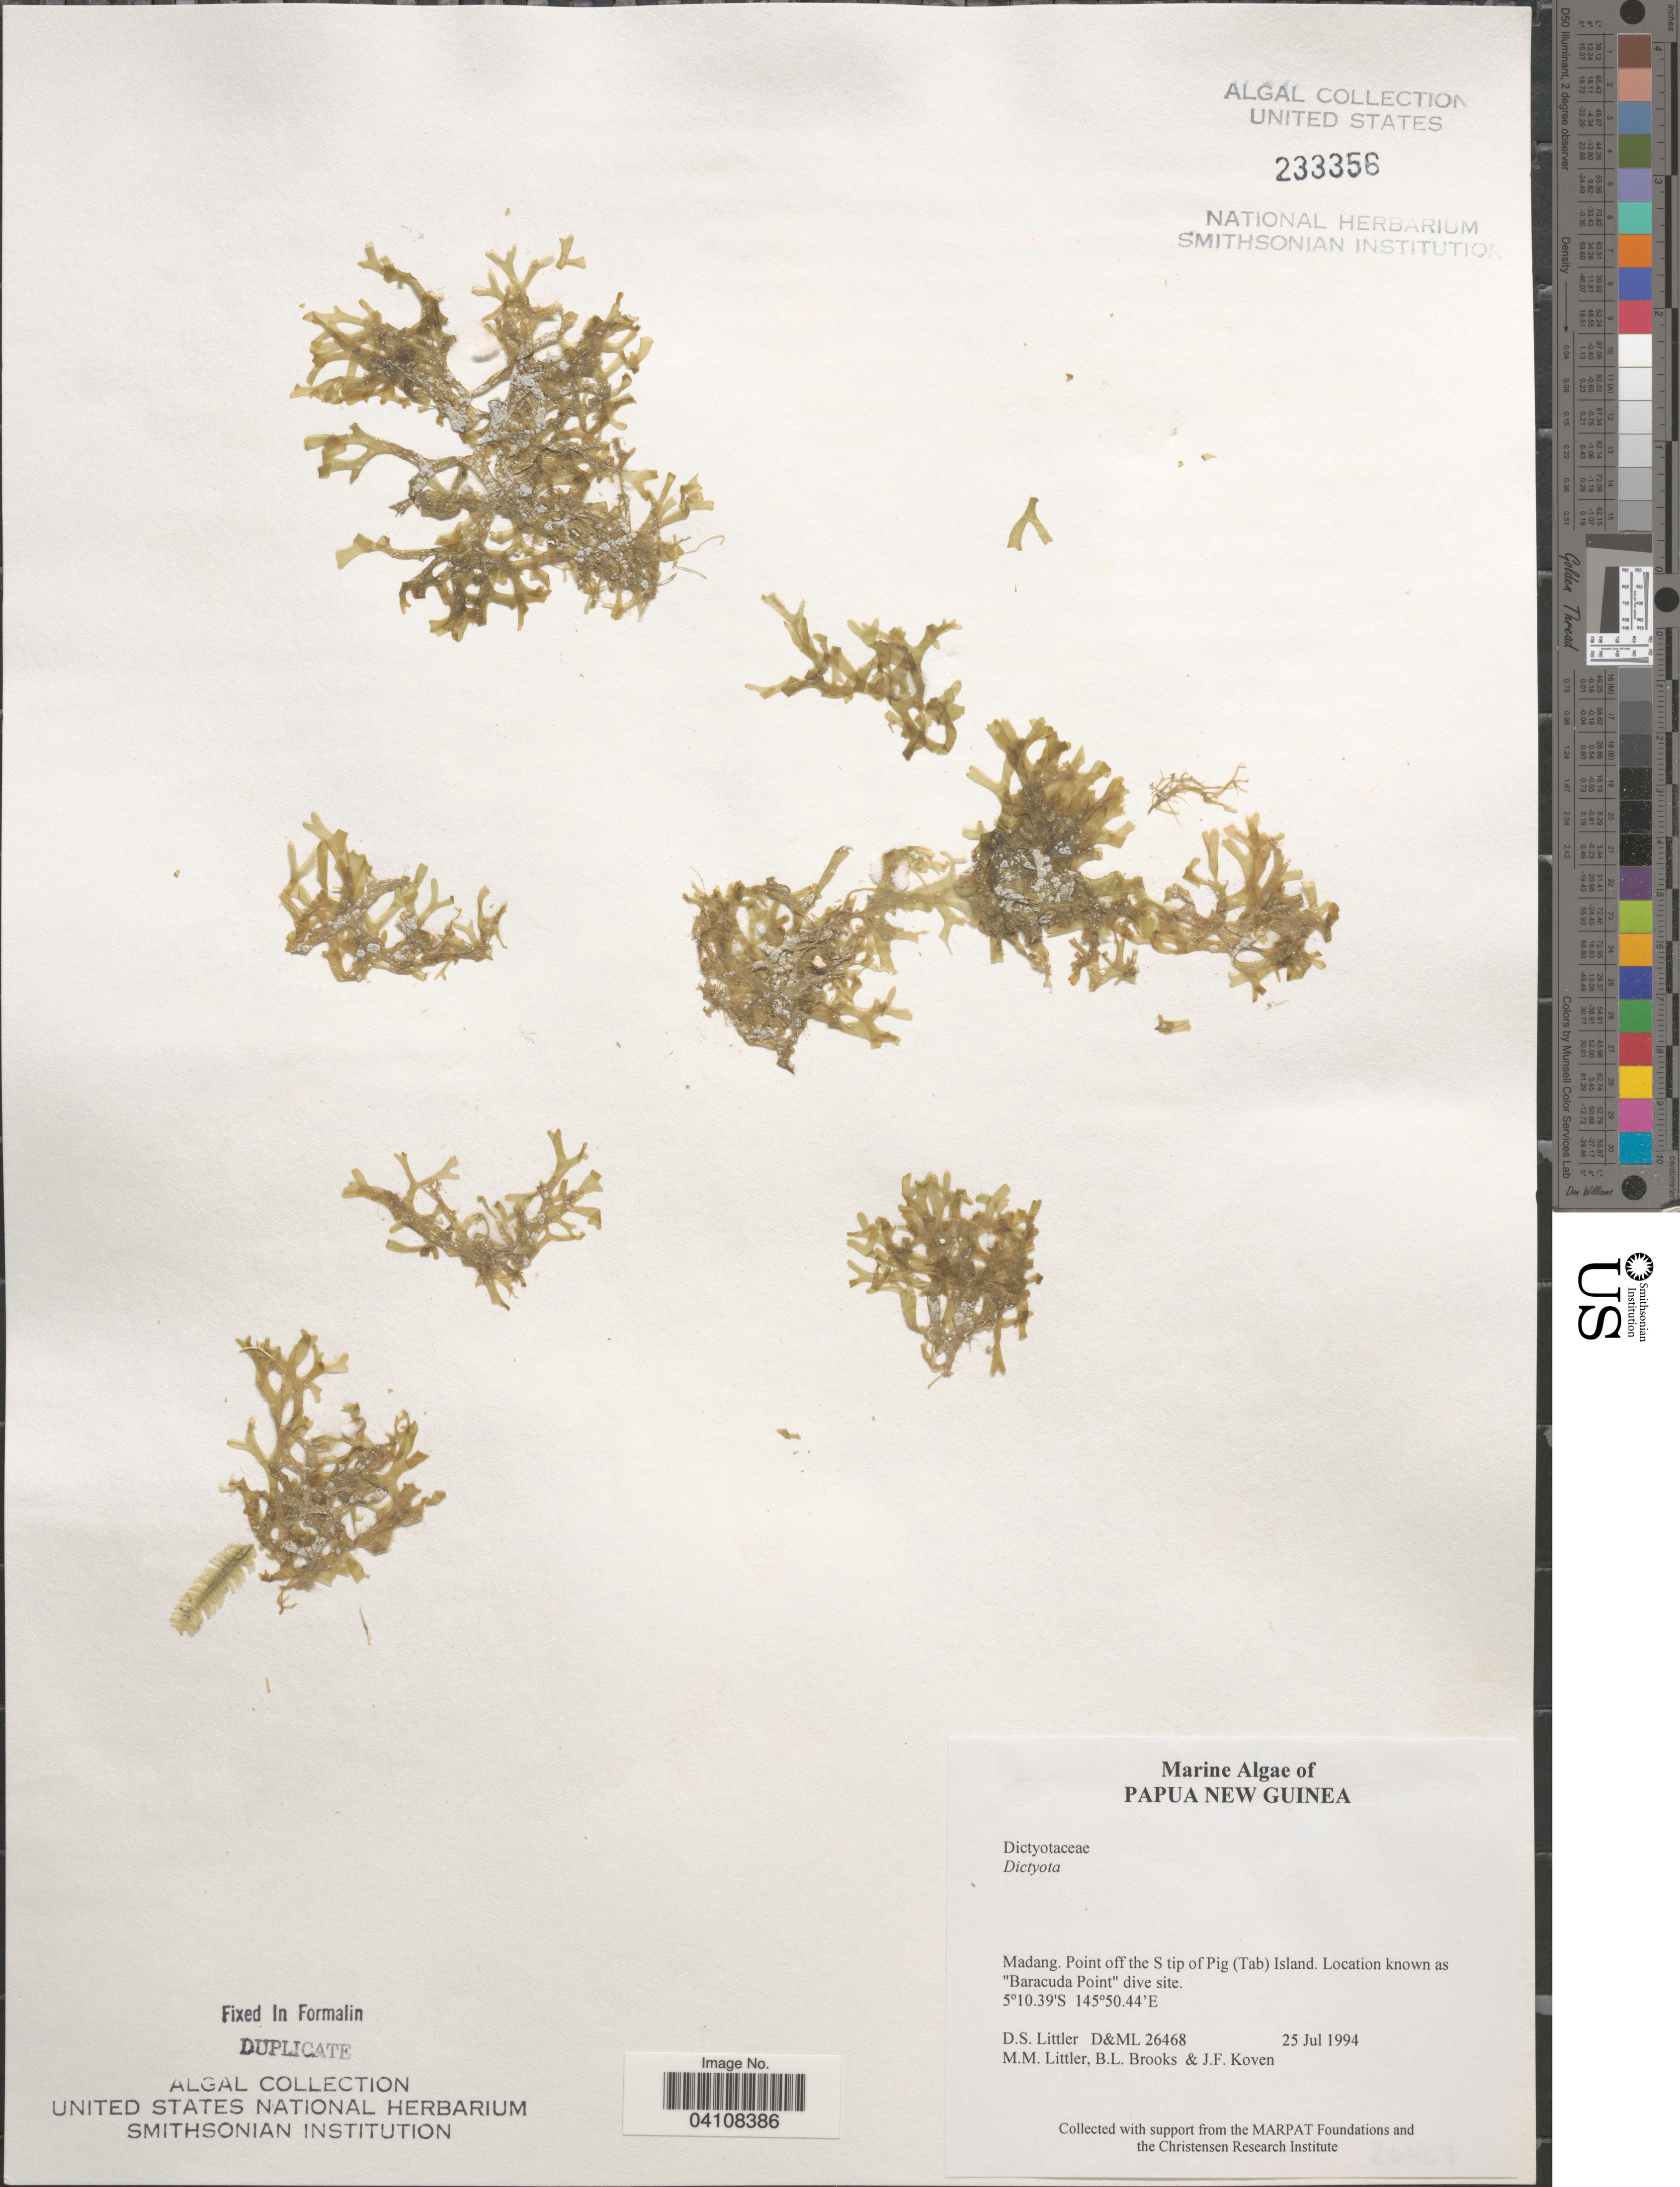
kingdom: Chromista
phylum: Ochrophyta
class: Phaeophyceae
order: Dictyotales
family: Dictyotaceae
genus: Dictyota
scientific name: Dictyota sp.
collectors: D. S. Littler, B. Brooks & J. Koven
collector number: D&ML26468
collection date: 1994-07-25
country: Papua New Guinea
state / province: Madang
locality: Point off the S tip of Pig (Tab) Island. Location known as "Baracuda Point" dive site.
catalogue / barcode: US 233356